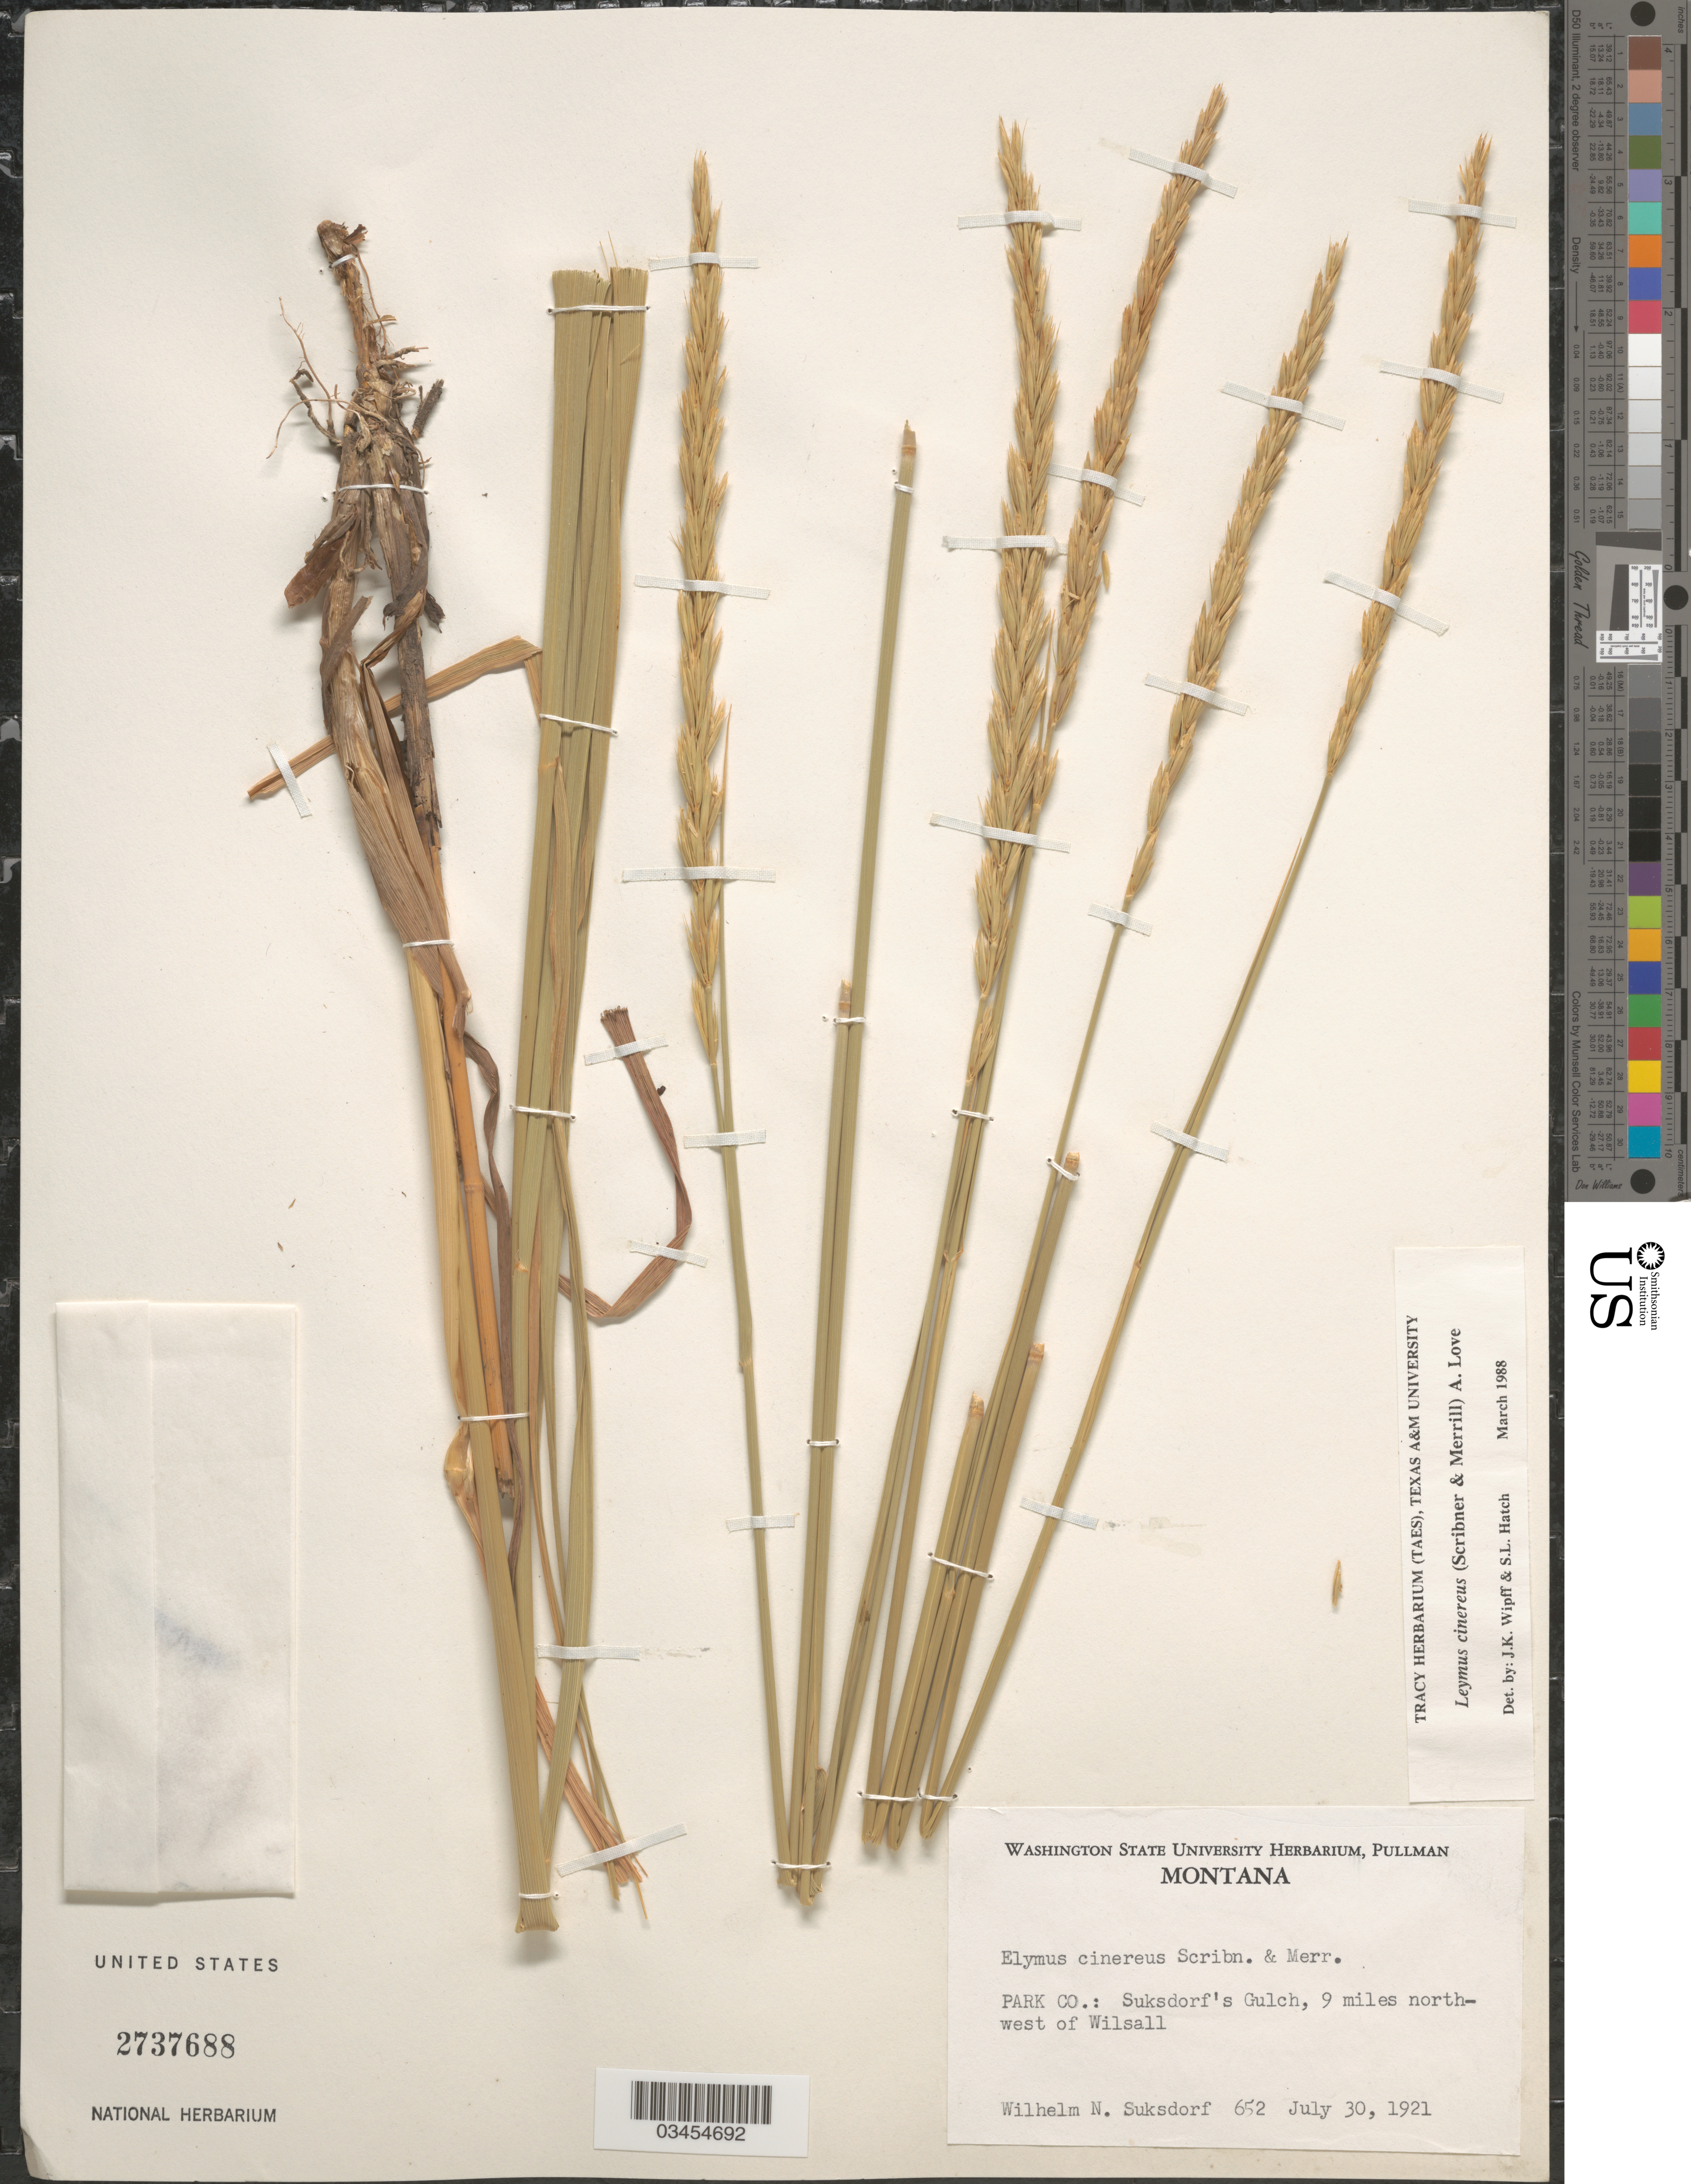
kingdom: Plantae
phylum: Tracheophyta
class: Liliopsida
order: Poales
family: Poaceae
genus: Leymus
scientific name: Leymus cinereus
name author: (Scribn. & Merr.) Á. Löve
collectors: W. N. Suksdorf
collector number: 652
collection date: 1921-07-30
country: United States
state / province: Montana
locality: Park Co.: Suksdorf's Gulch, 9 miles north-west of Wilsall.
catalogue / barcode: US 2737688